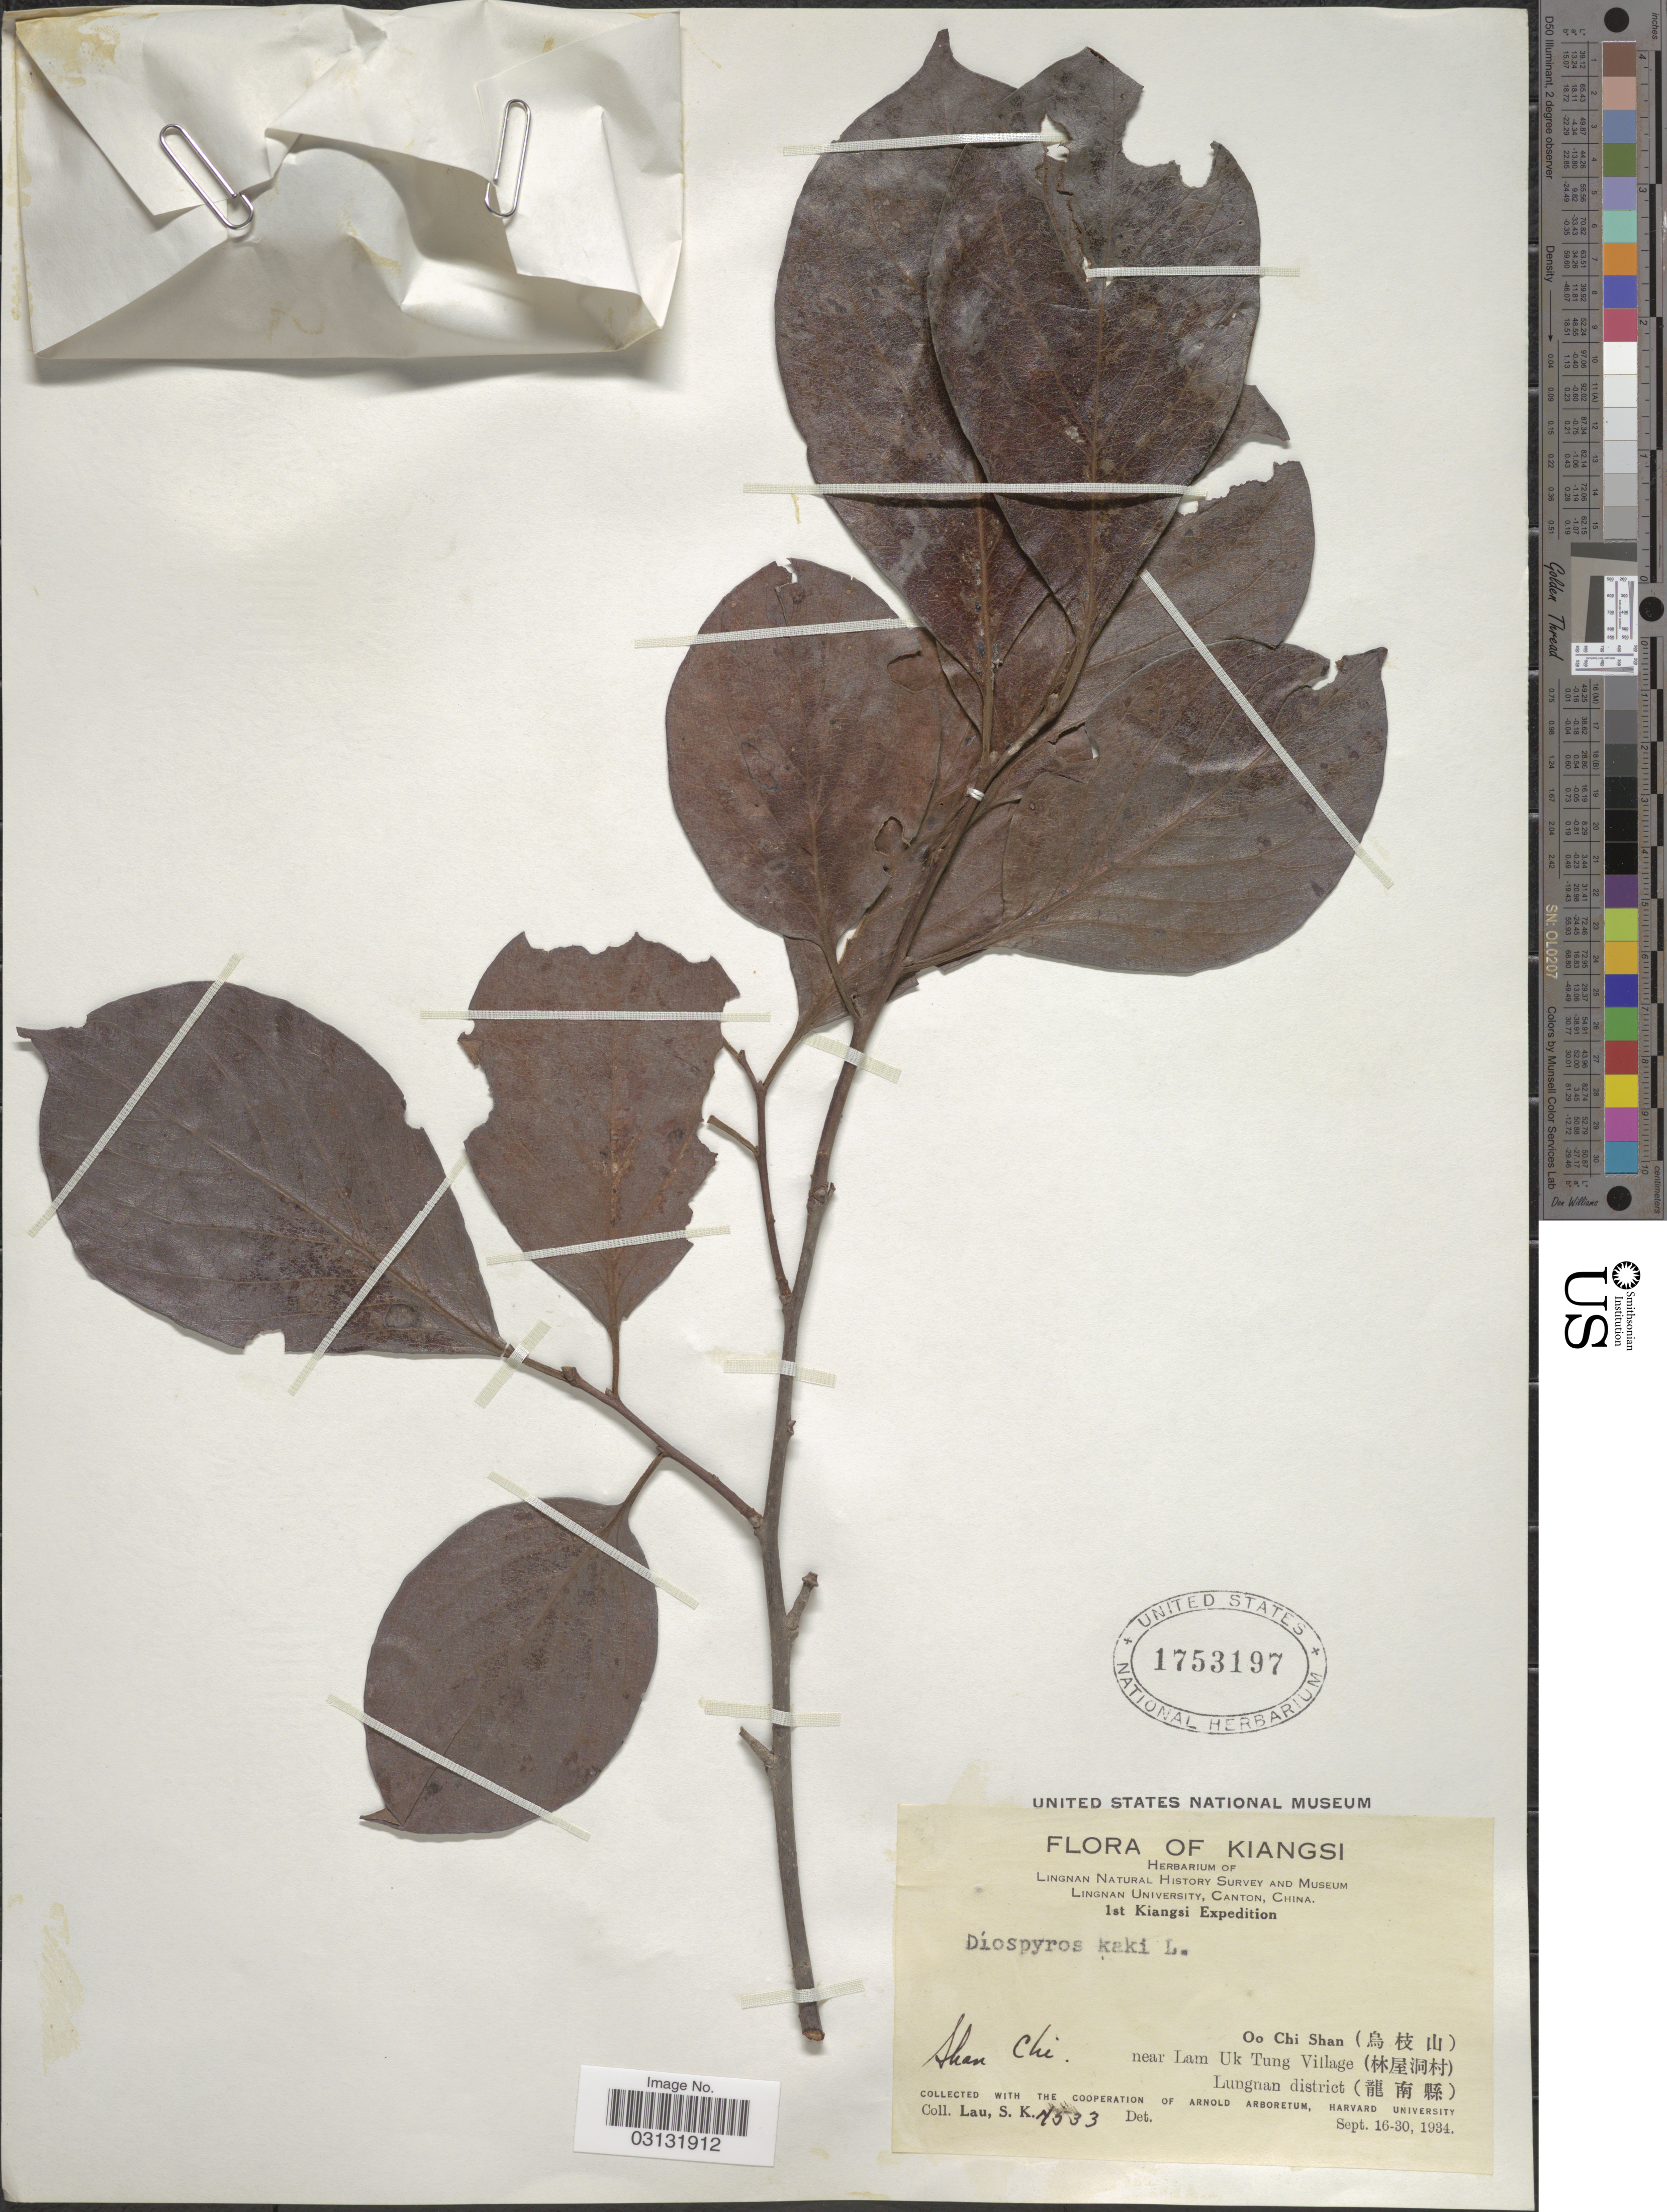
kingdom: Plantae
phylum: Tracheophyta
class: Magnoliopsida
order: Ericales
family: Ebenaceae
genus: Diospyros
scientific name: Diospyros kaki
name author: Thunb.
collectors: S. K. Lau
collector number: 4533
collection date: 1934-09-16/1934-09-30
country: China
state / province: Jiangxi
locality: Kiangsi. Shan Chi. Oo Chi Shan near Lam Uk Tung Village. Lungnan district.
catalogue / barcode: US 1753197